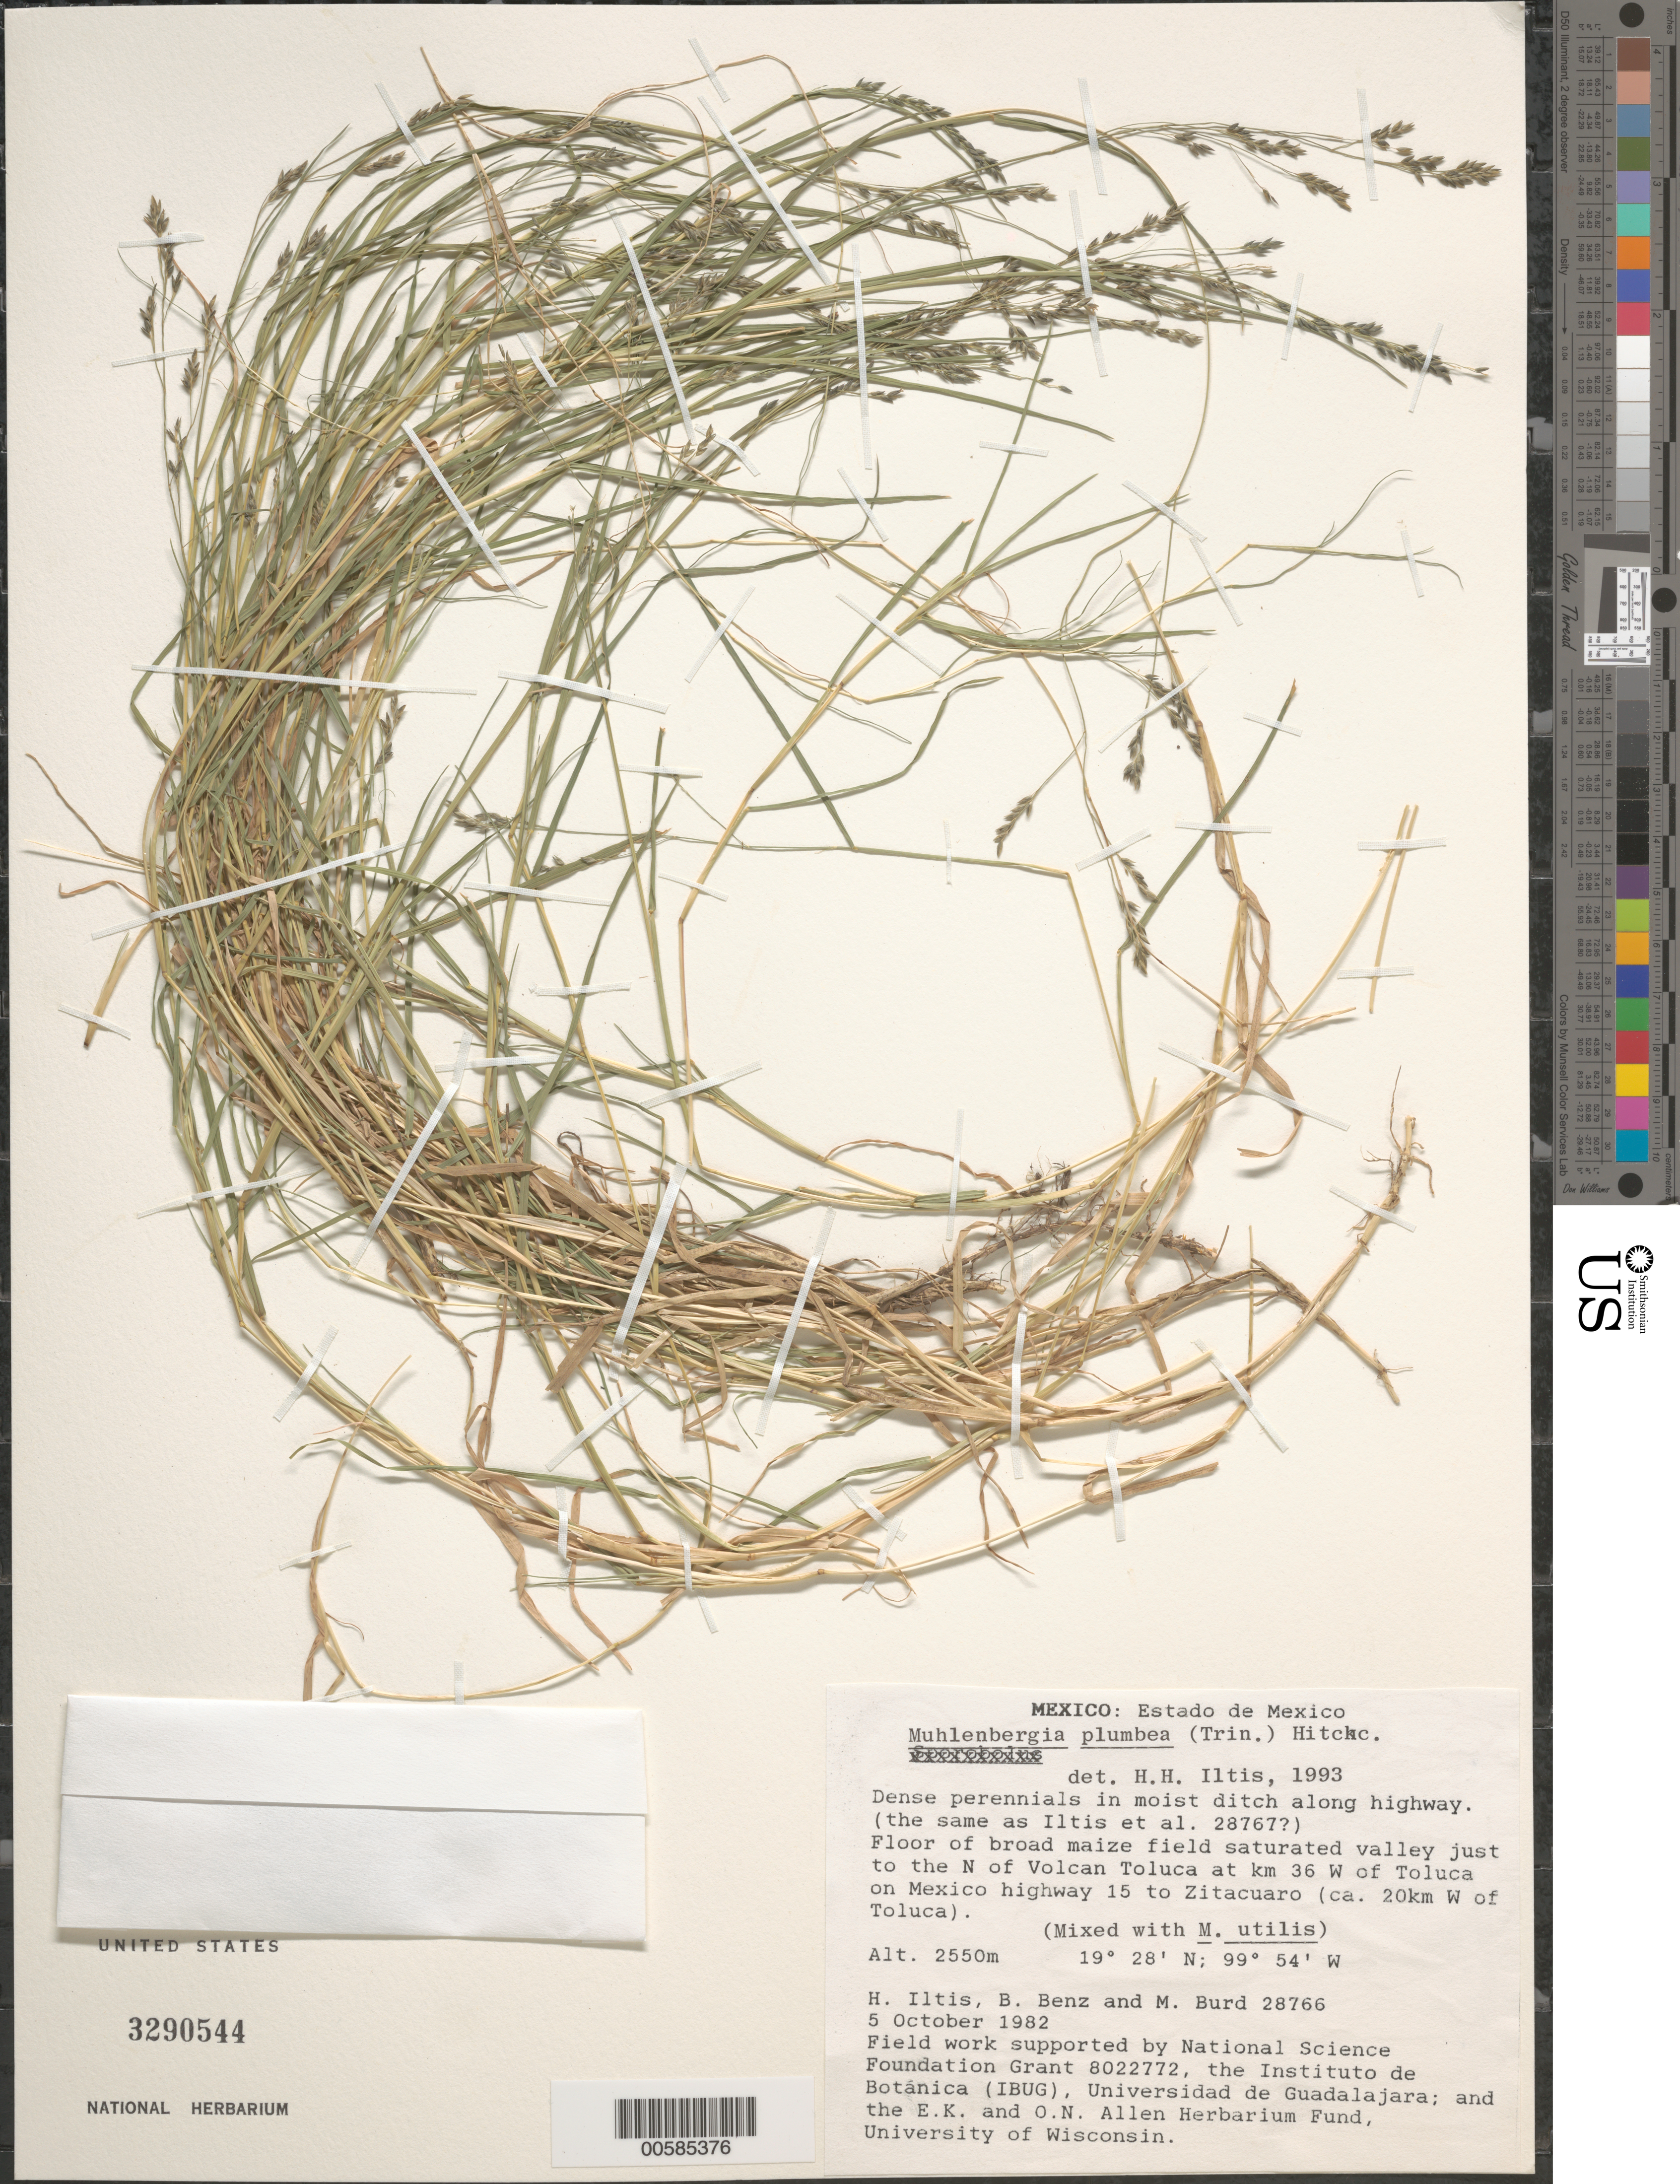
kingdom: Plantae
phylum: Tracheophyta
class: Liliopsida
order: Poales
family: Poaceae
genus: Muhlenbergia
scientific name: Muhlenbergia plumbea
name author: (Trin.) Hitchc.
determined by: Iltis, Hugh Hellmut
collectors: H. H. Iltis, B. Benz & M. Burd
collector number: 28766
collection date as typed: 5 Oct 1982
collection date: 1982-10-05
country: Mexico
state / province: México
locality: Valley just to the N of Volcan Toluca at km 36 W of Toluca on Mexico hwy 15 to Zitacuaro (ca 20 km W of Toluca).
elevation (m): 2550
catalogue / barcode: US 3290544